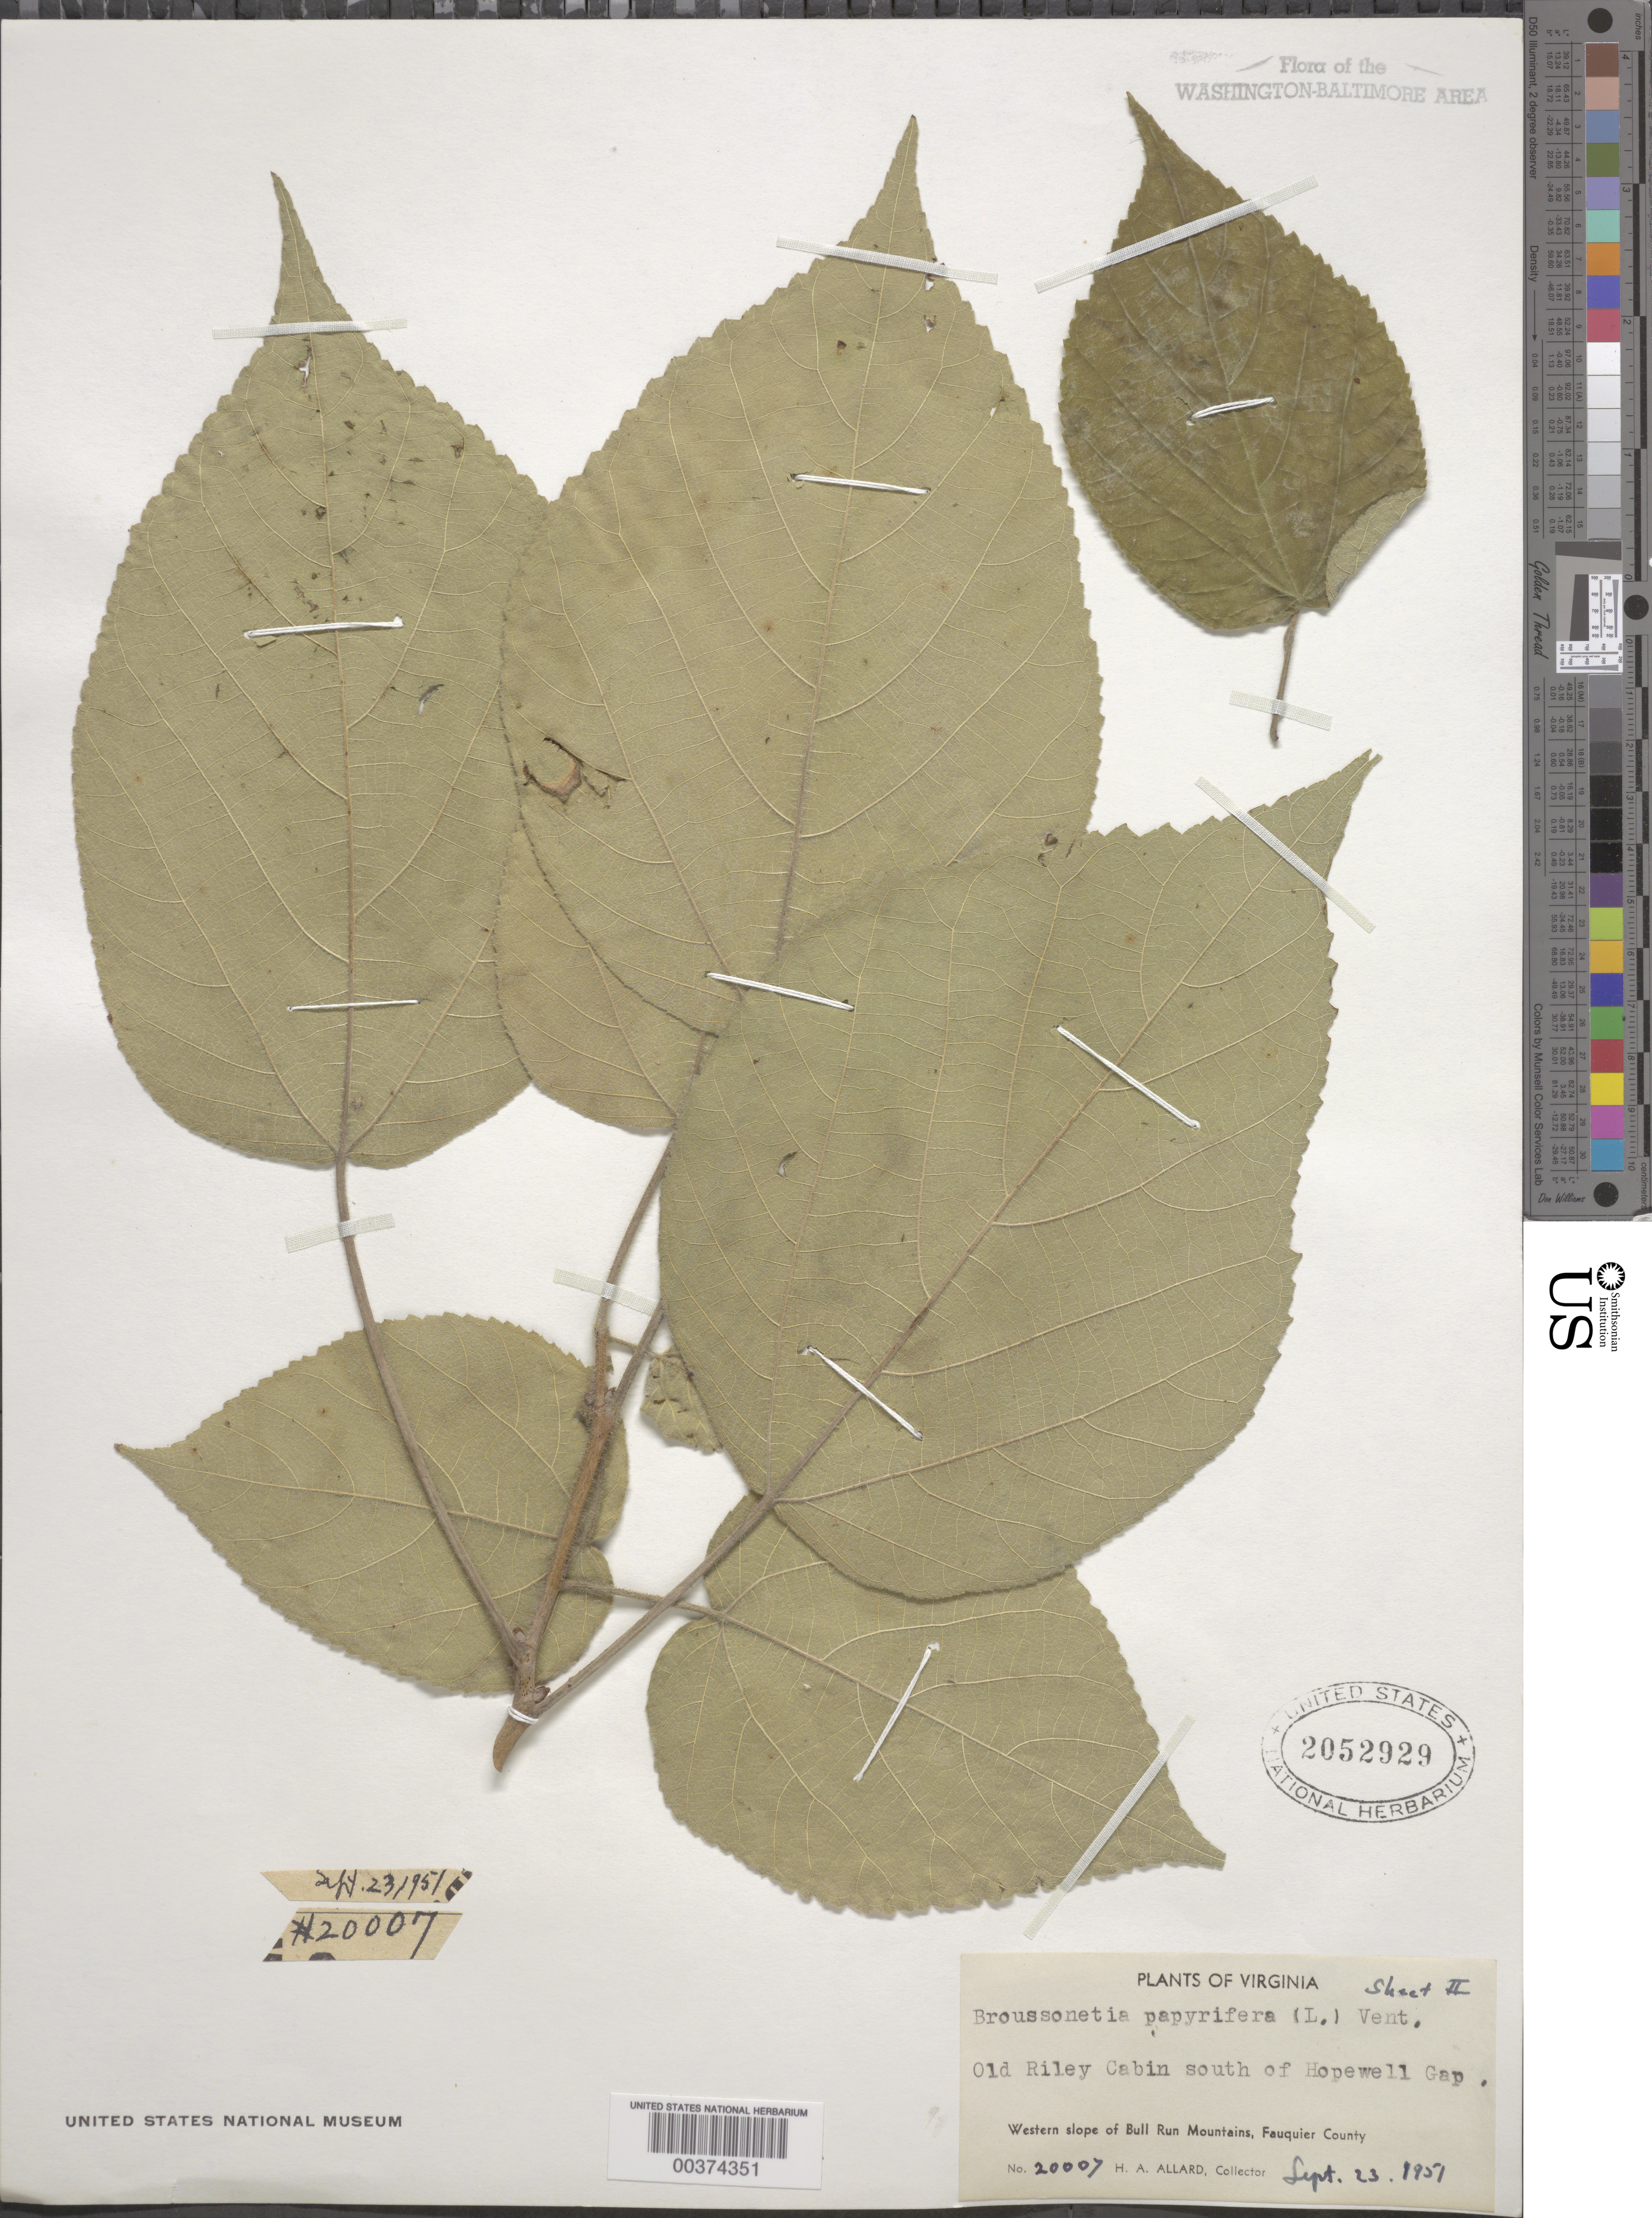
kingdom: Plantae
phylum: Tracheophyta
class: Magnoliopsida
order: Rosales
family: Moraceae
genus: Broussonetia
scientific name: Broussonetia papyrifera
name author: (L.) L'Hér. ex Vent.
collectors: H. A. Allard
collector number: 20007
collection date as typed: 23 Sep 1951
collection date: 1951-09-23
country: United States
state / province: Virginia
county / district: Fauquier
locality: South of Hopewell Gap, Old Riley Cabin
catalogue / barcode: US 2052929